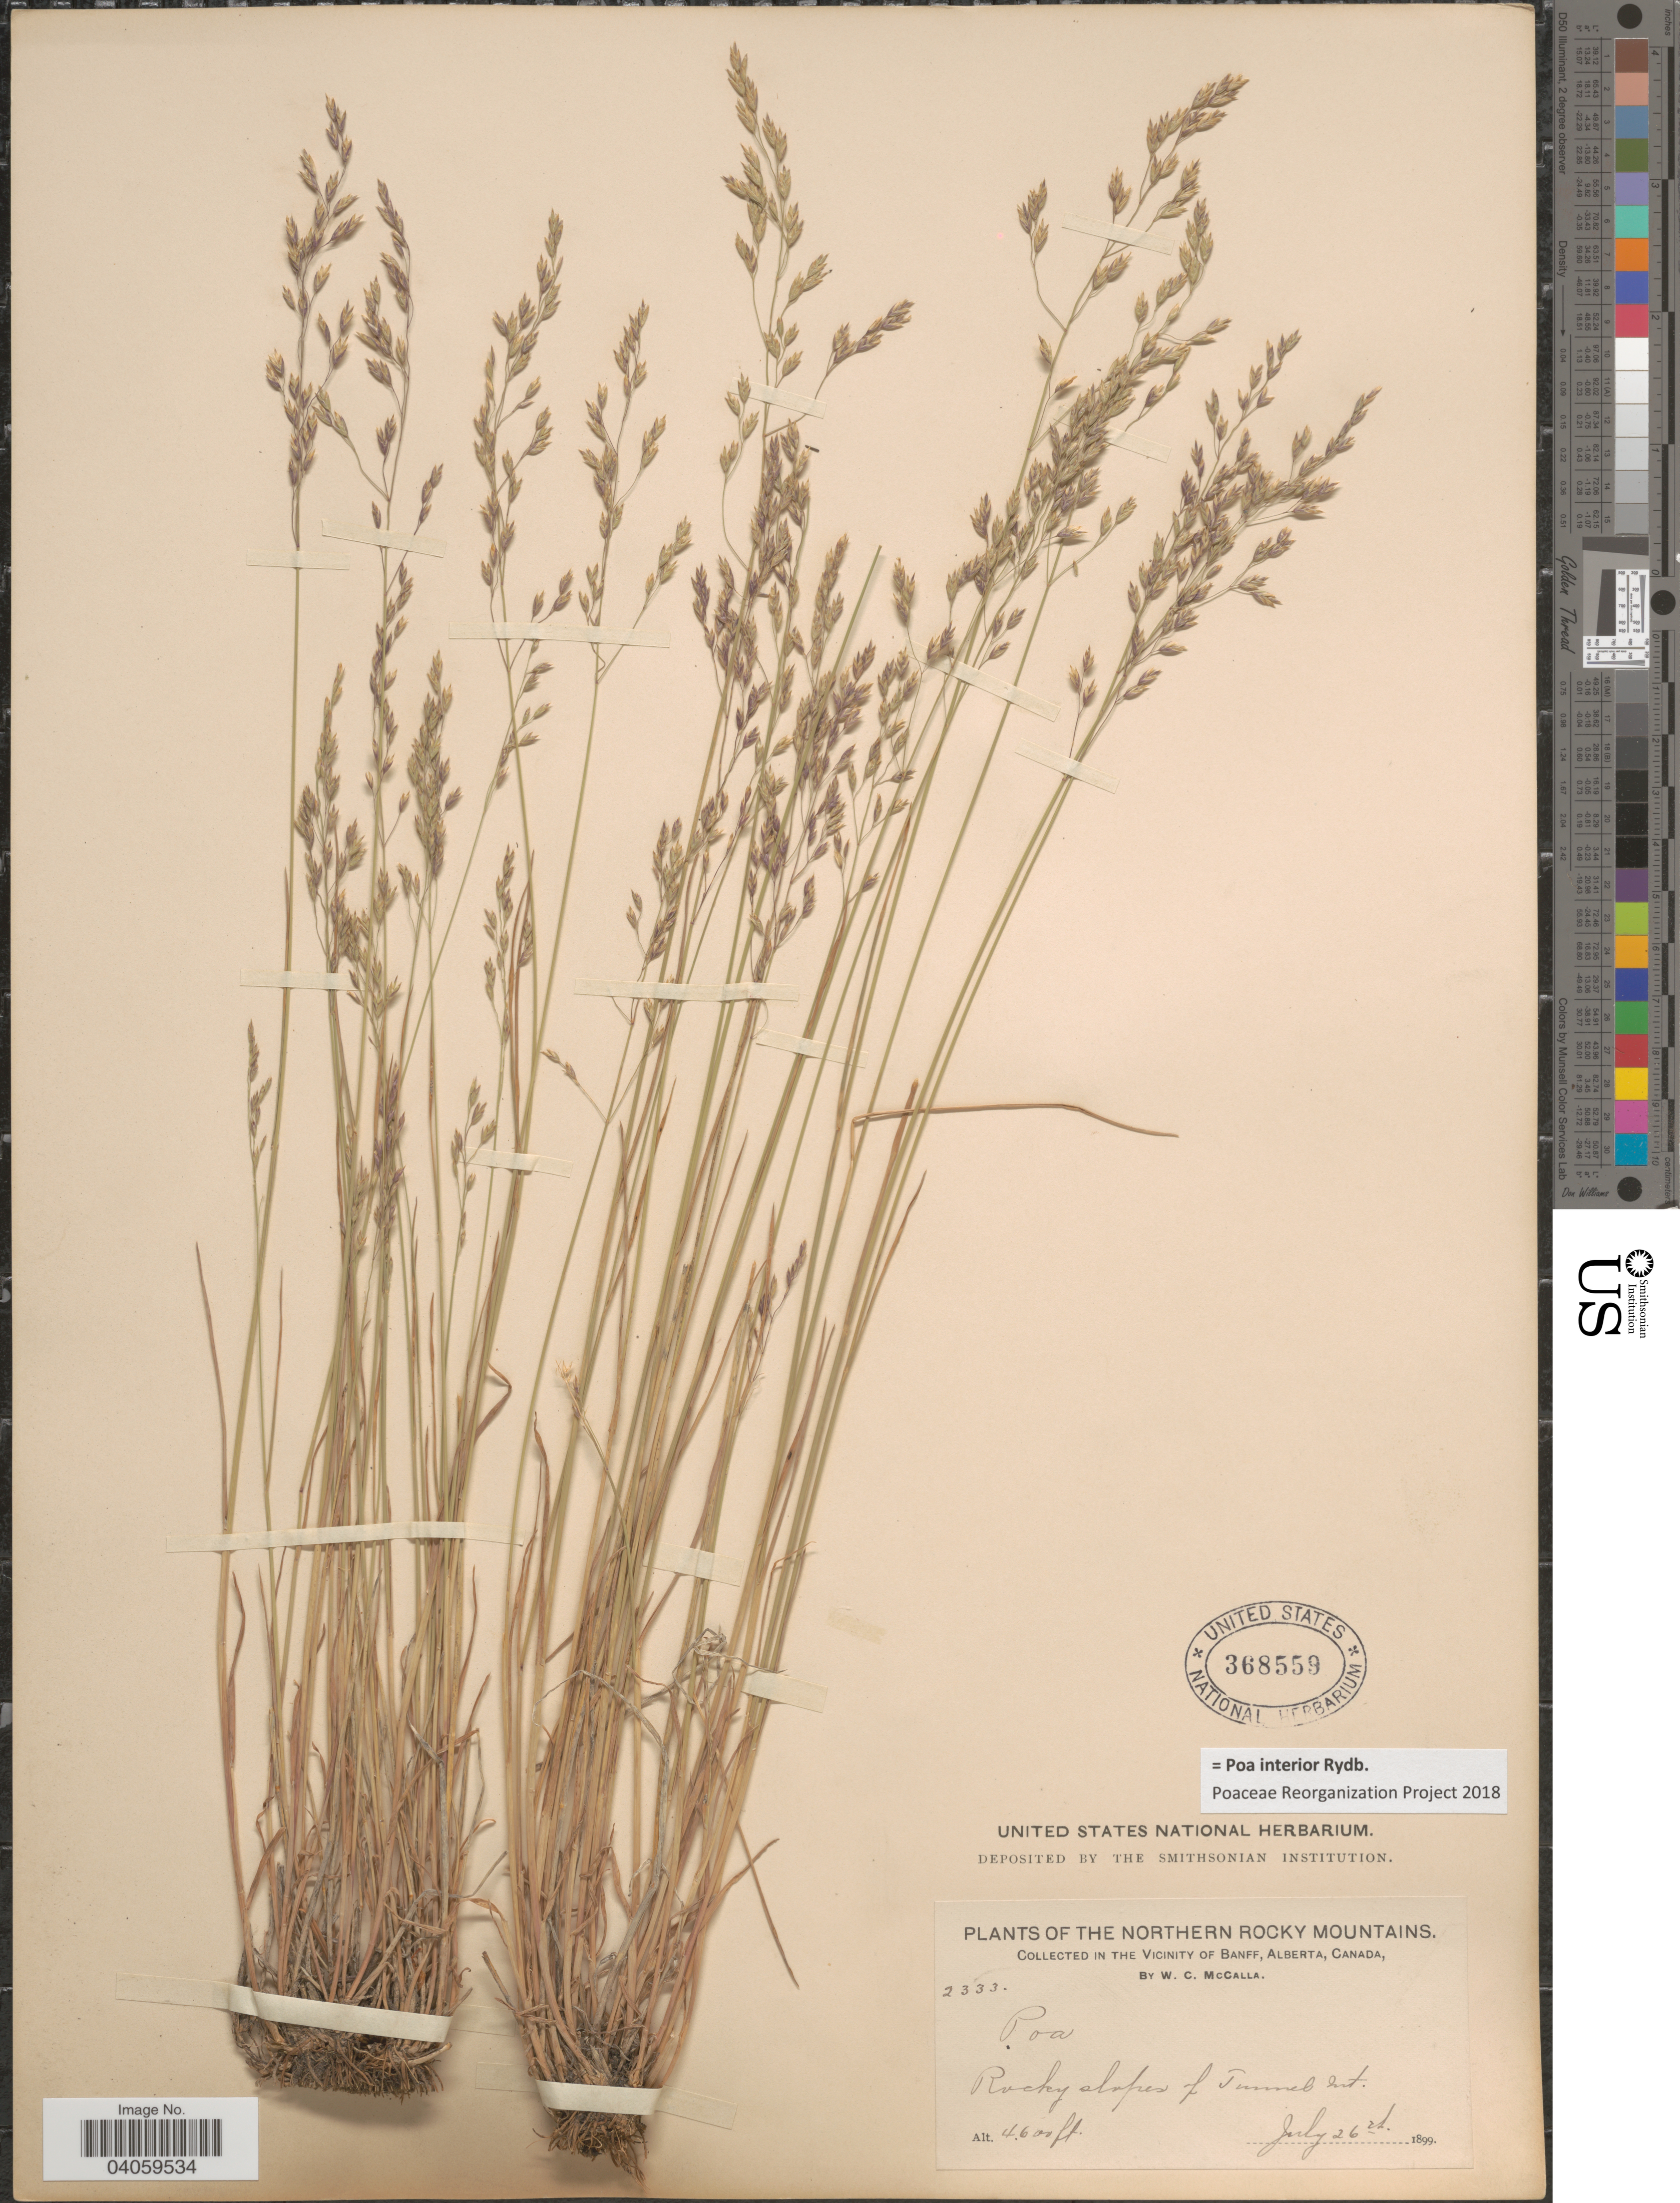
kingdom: Plantae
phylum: Tracheophyta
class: Liliopsida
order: Poales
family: Poaceae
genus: Poa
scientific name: Poa interior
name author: Rydb.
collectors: W. McCalla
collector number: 2333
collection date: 1899-07-26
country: Canada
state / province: Alberta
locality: The Northern Rocky Mountains. In the Vicinity of Banff. Rocky slopes of Tunnel Mt.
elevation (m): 1402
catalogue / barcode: US 368559